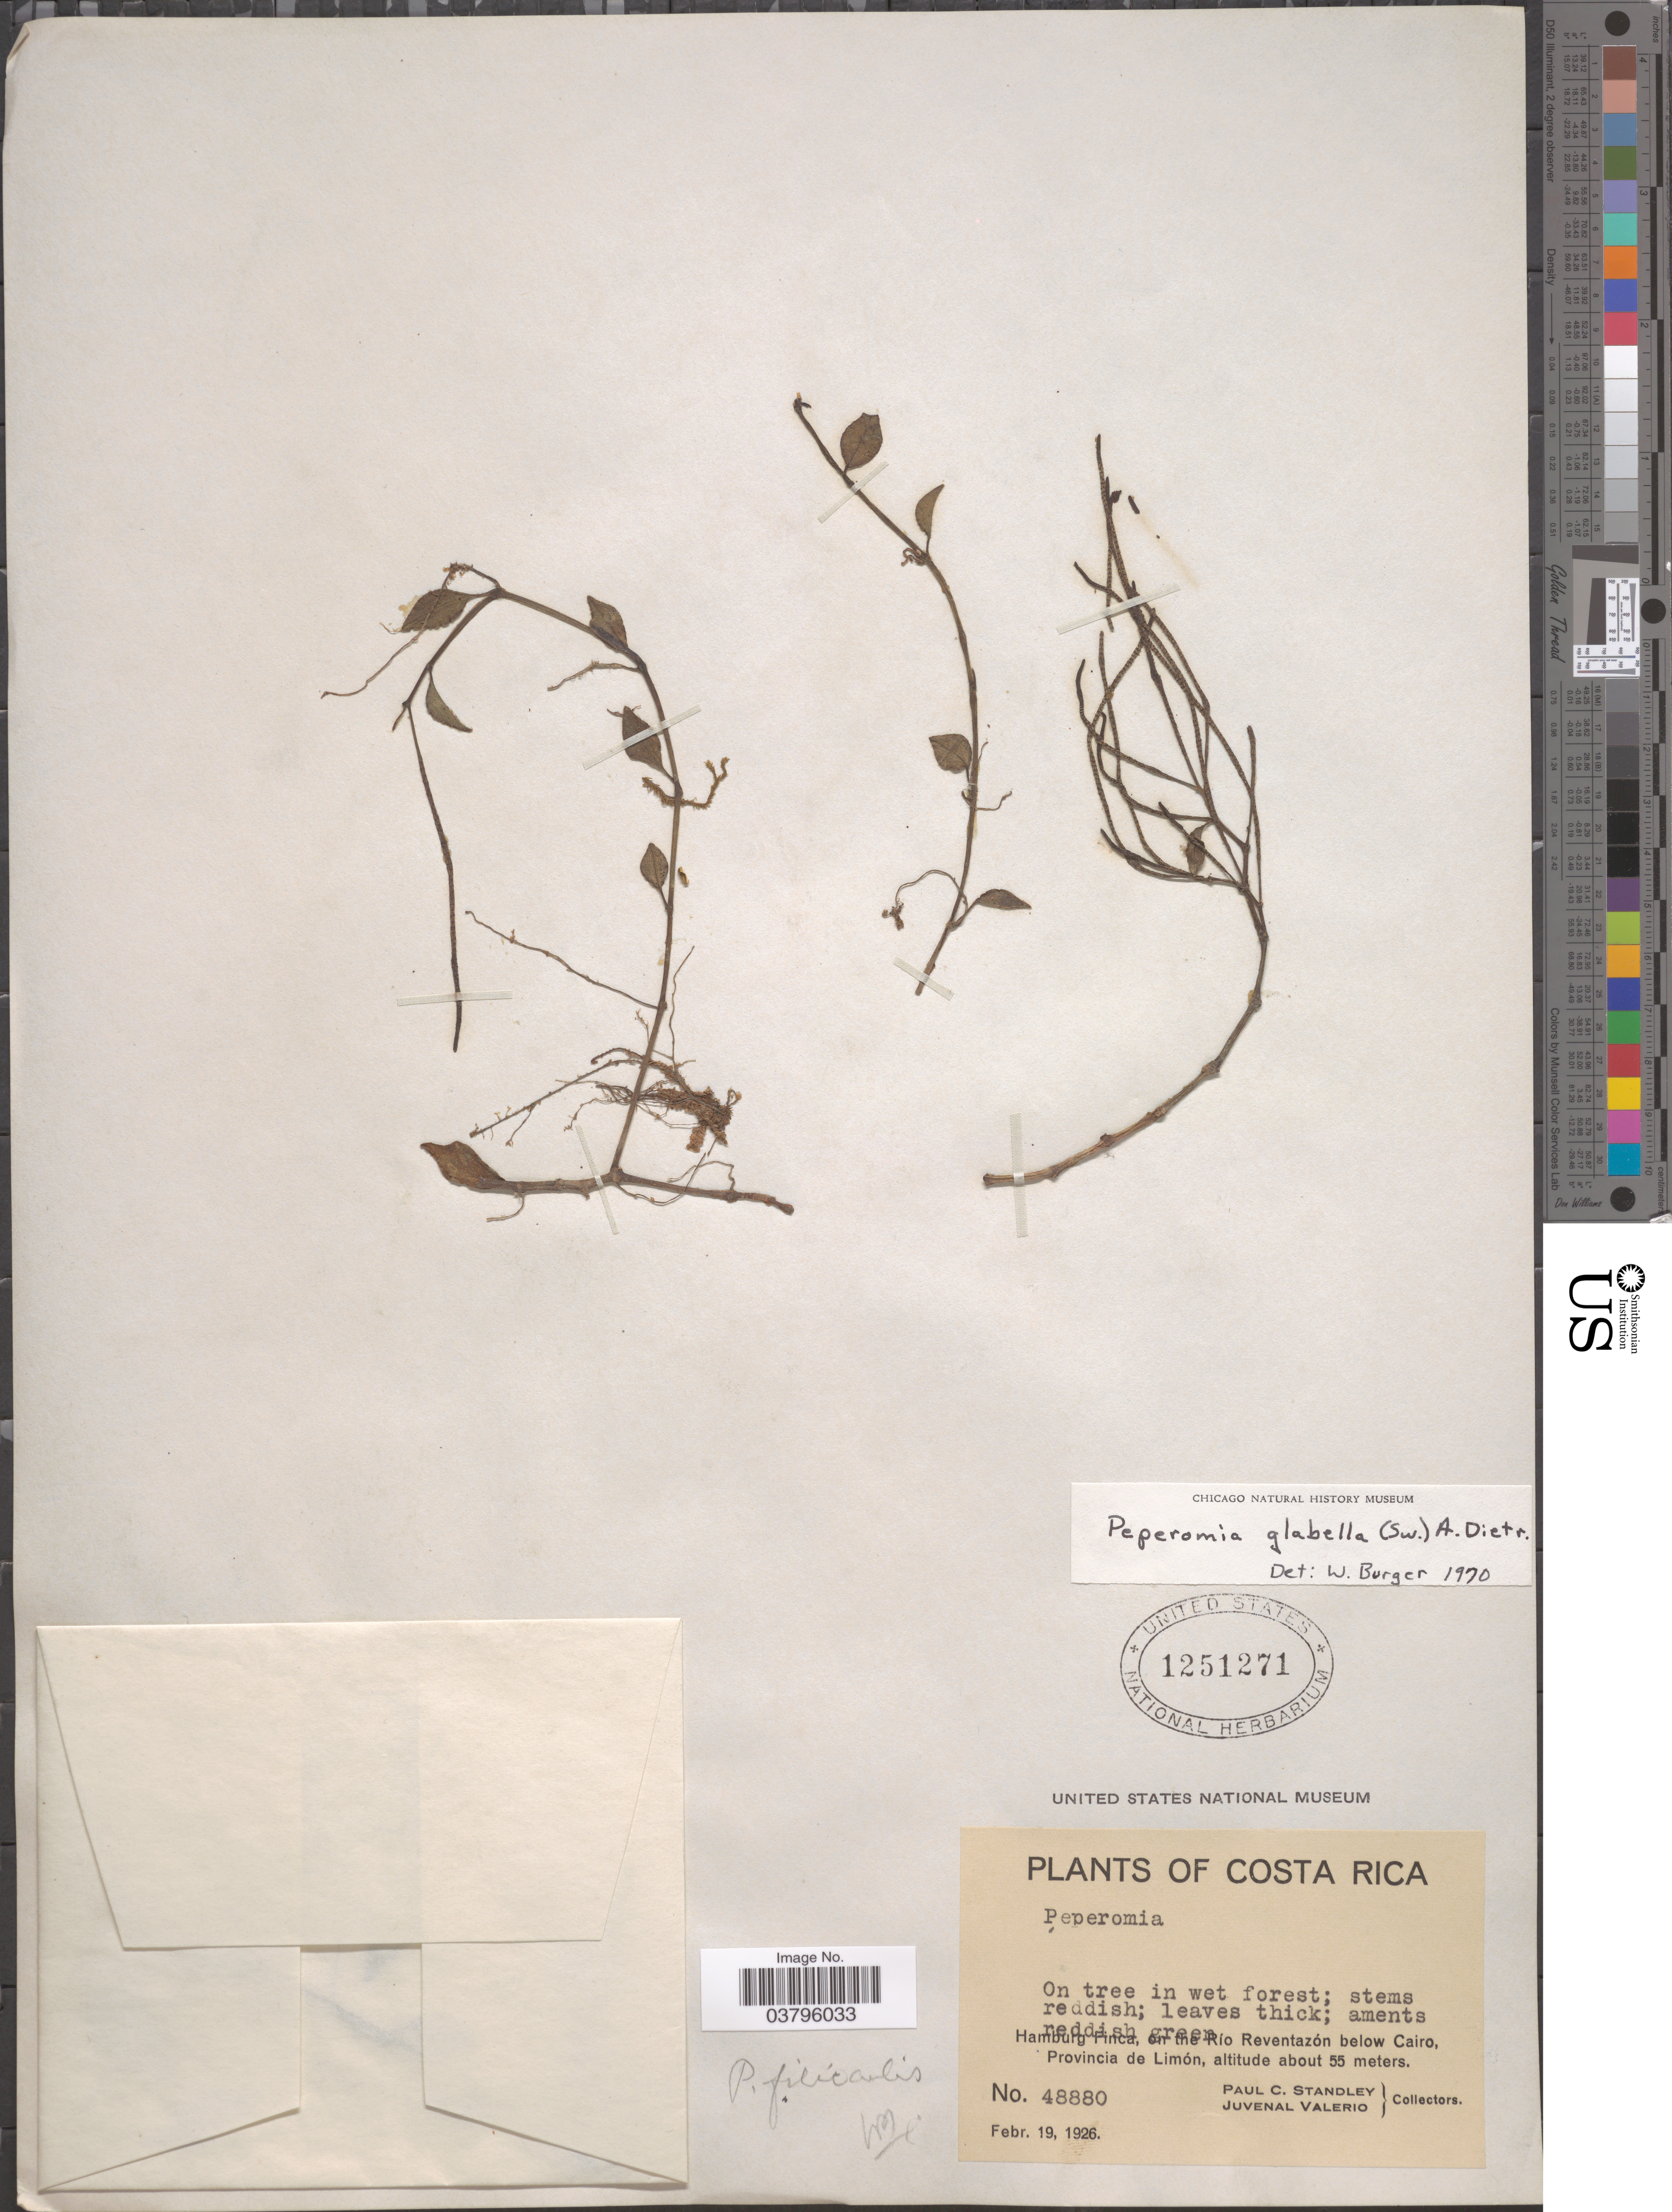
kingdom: Plantae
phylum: Tracheophyta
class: Magnoliopsida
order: Piperales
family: Piperaceae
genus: Peperomia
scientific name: Peperomia glabella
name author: (Sw.) A. Dietr.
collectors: P. C. Standley & J. Valerio R.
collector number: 48880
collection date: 1926-02-19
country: Costa Rica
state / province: Limón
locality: Hamburg Finca, on the Río Reventazón below Cairo.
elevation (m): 55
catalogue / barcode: US 1251271